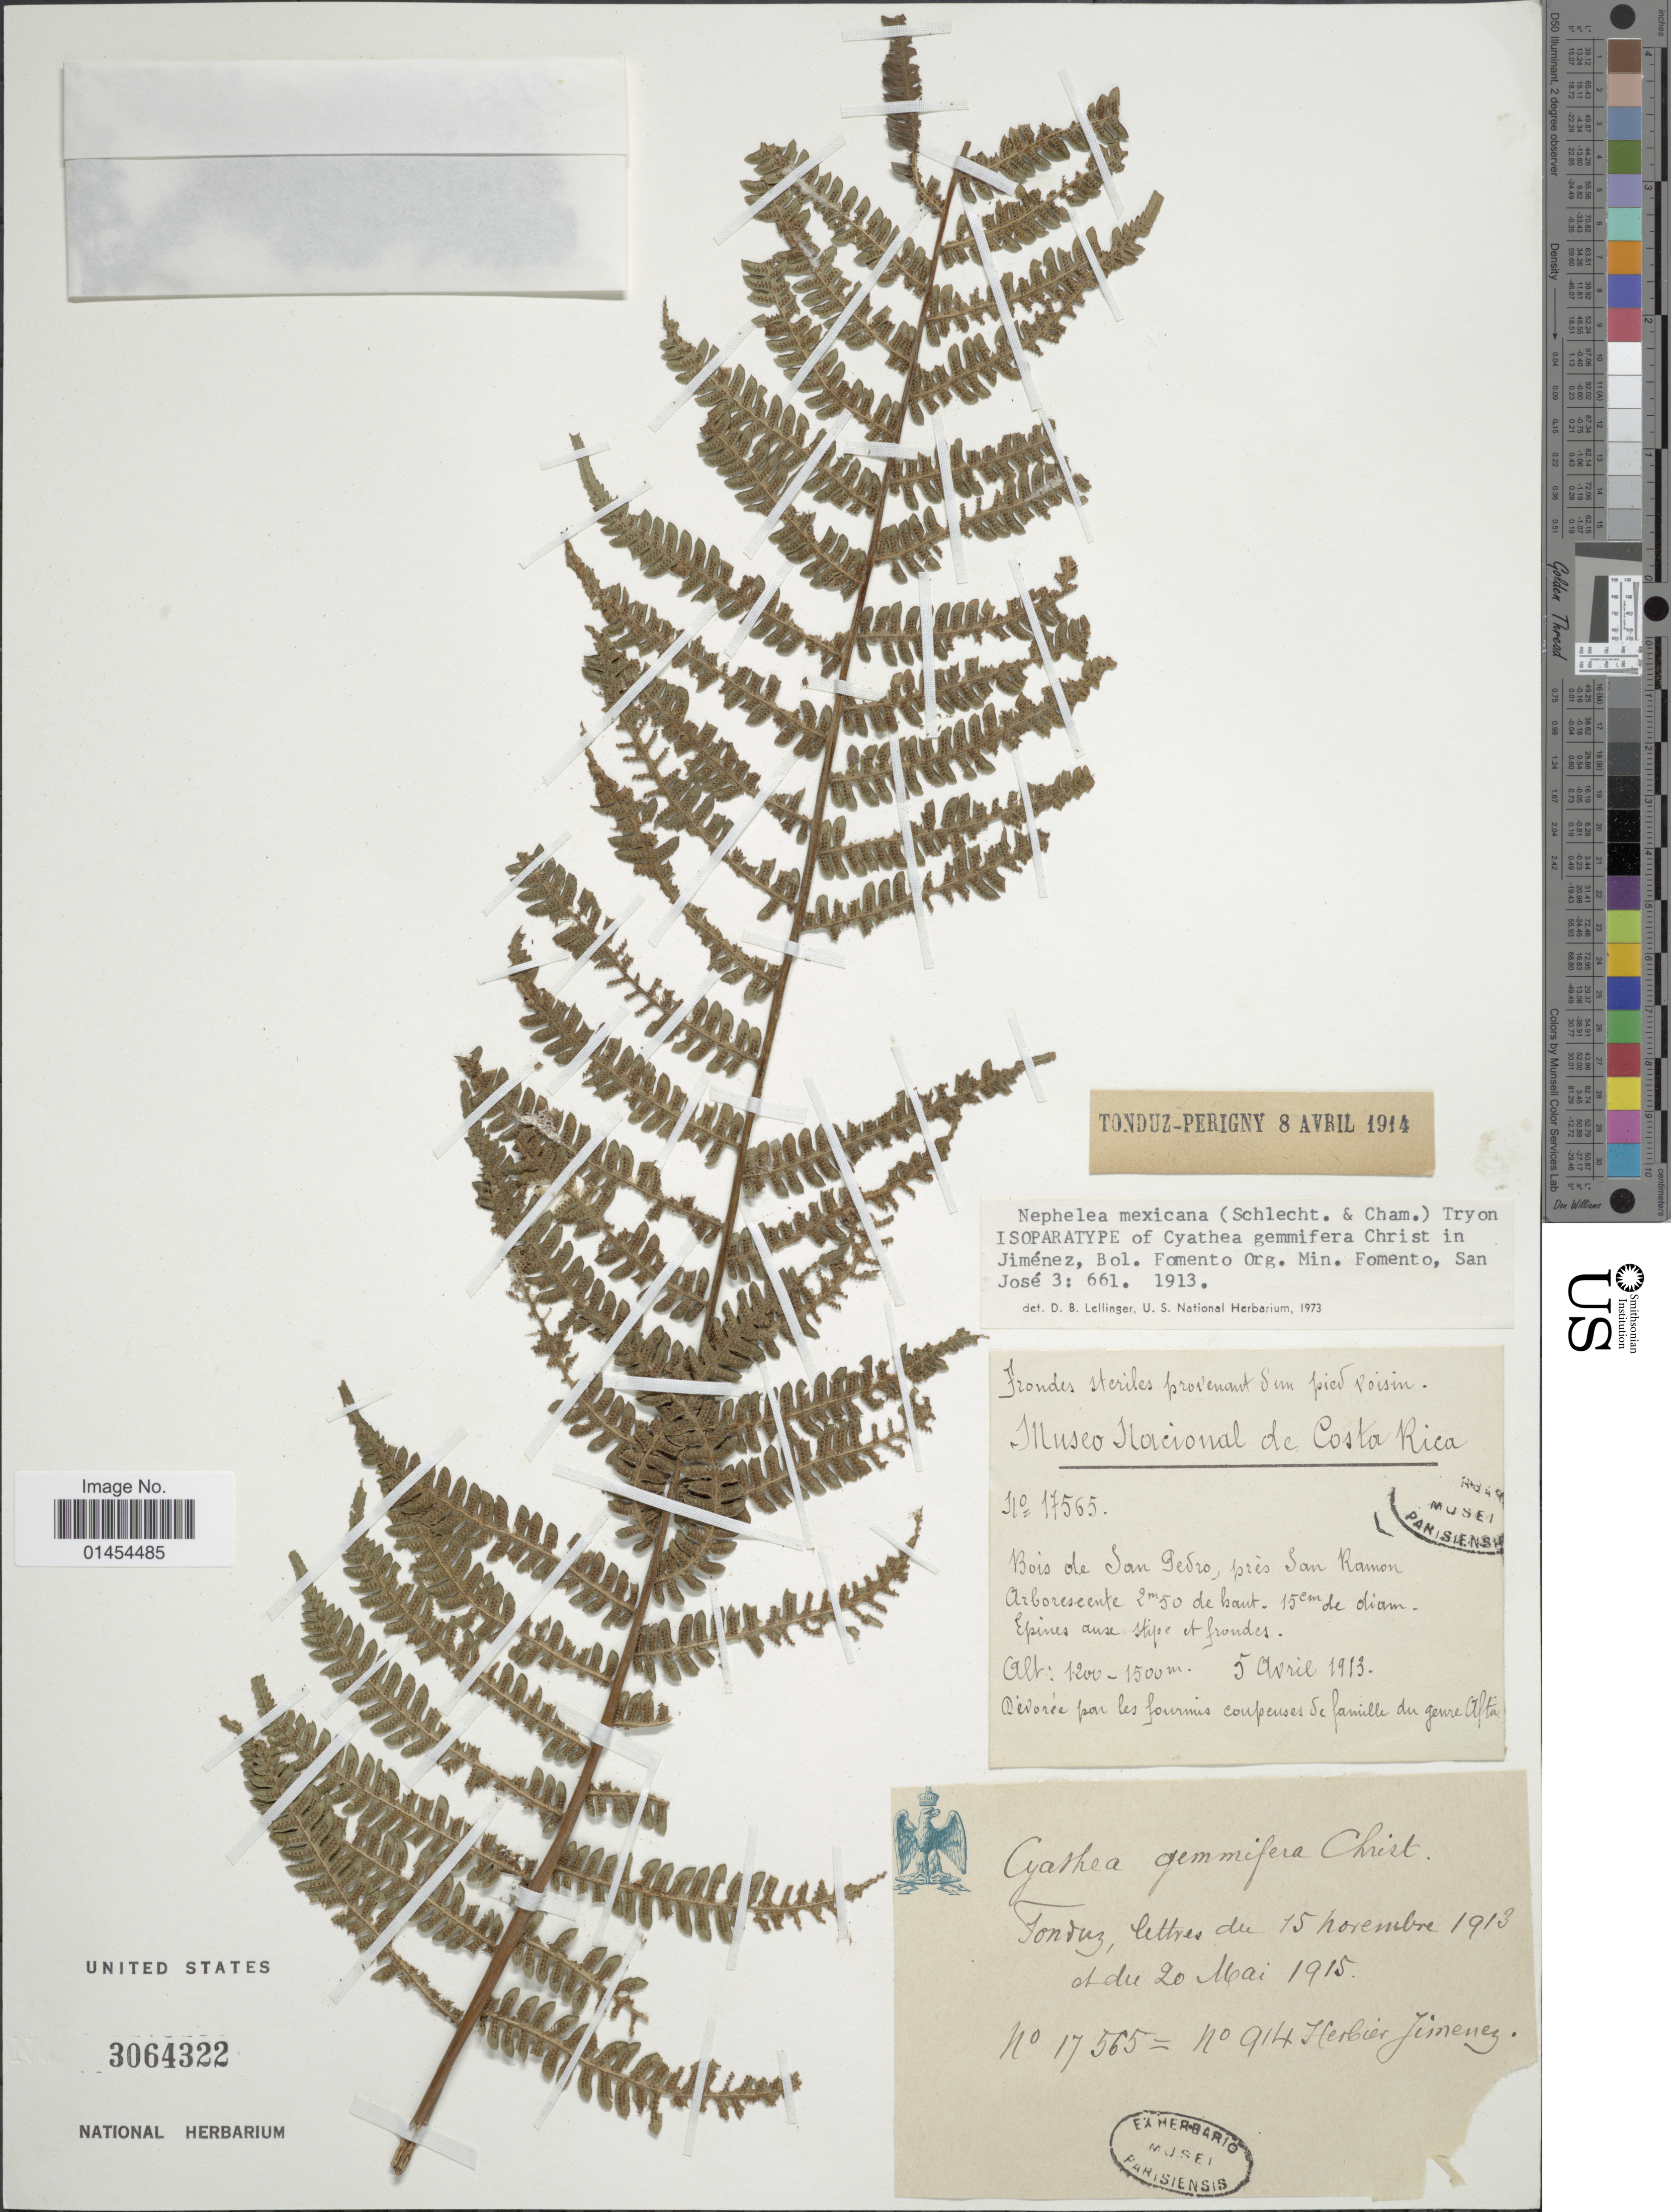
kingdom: Plantae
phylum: Tracheophyta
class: Polypodiopsida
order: Cyatheales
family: Cyatheaceae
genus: Alsophila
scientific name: Alsophila firma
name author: (Baker) D.S. Conant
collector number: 17565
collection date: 1913-04-05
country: Costa Rica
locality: Bois de San Pedro, près San Ramon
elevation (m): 1200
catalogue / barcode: US 3064322